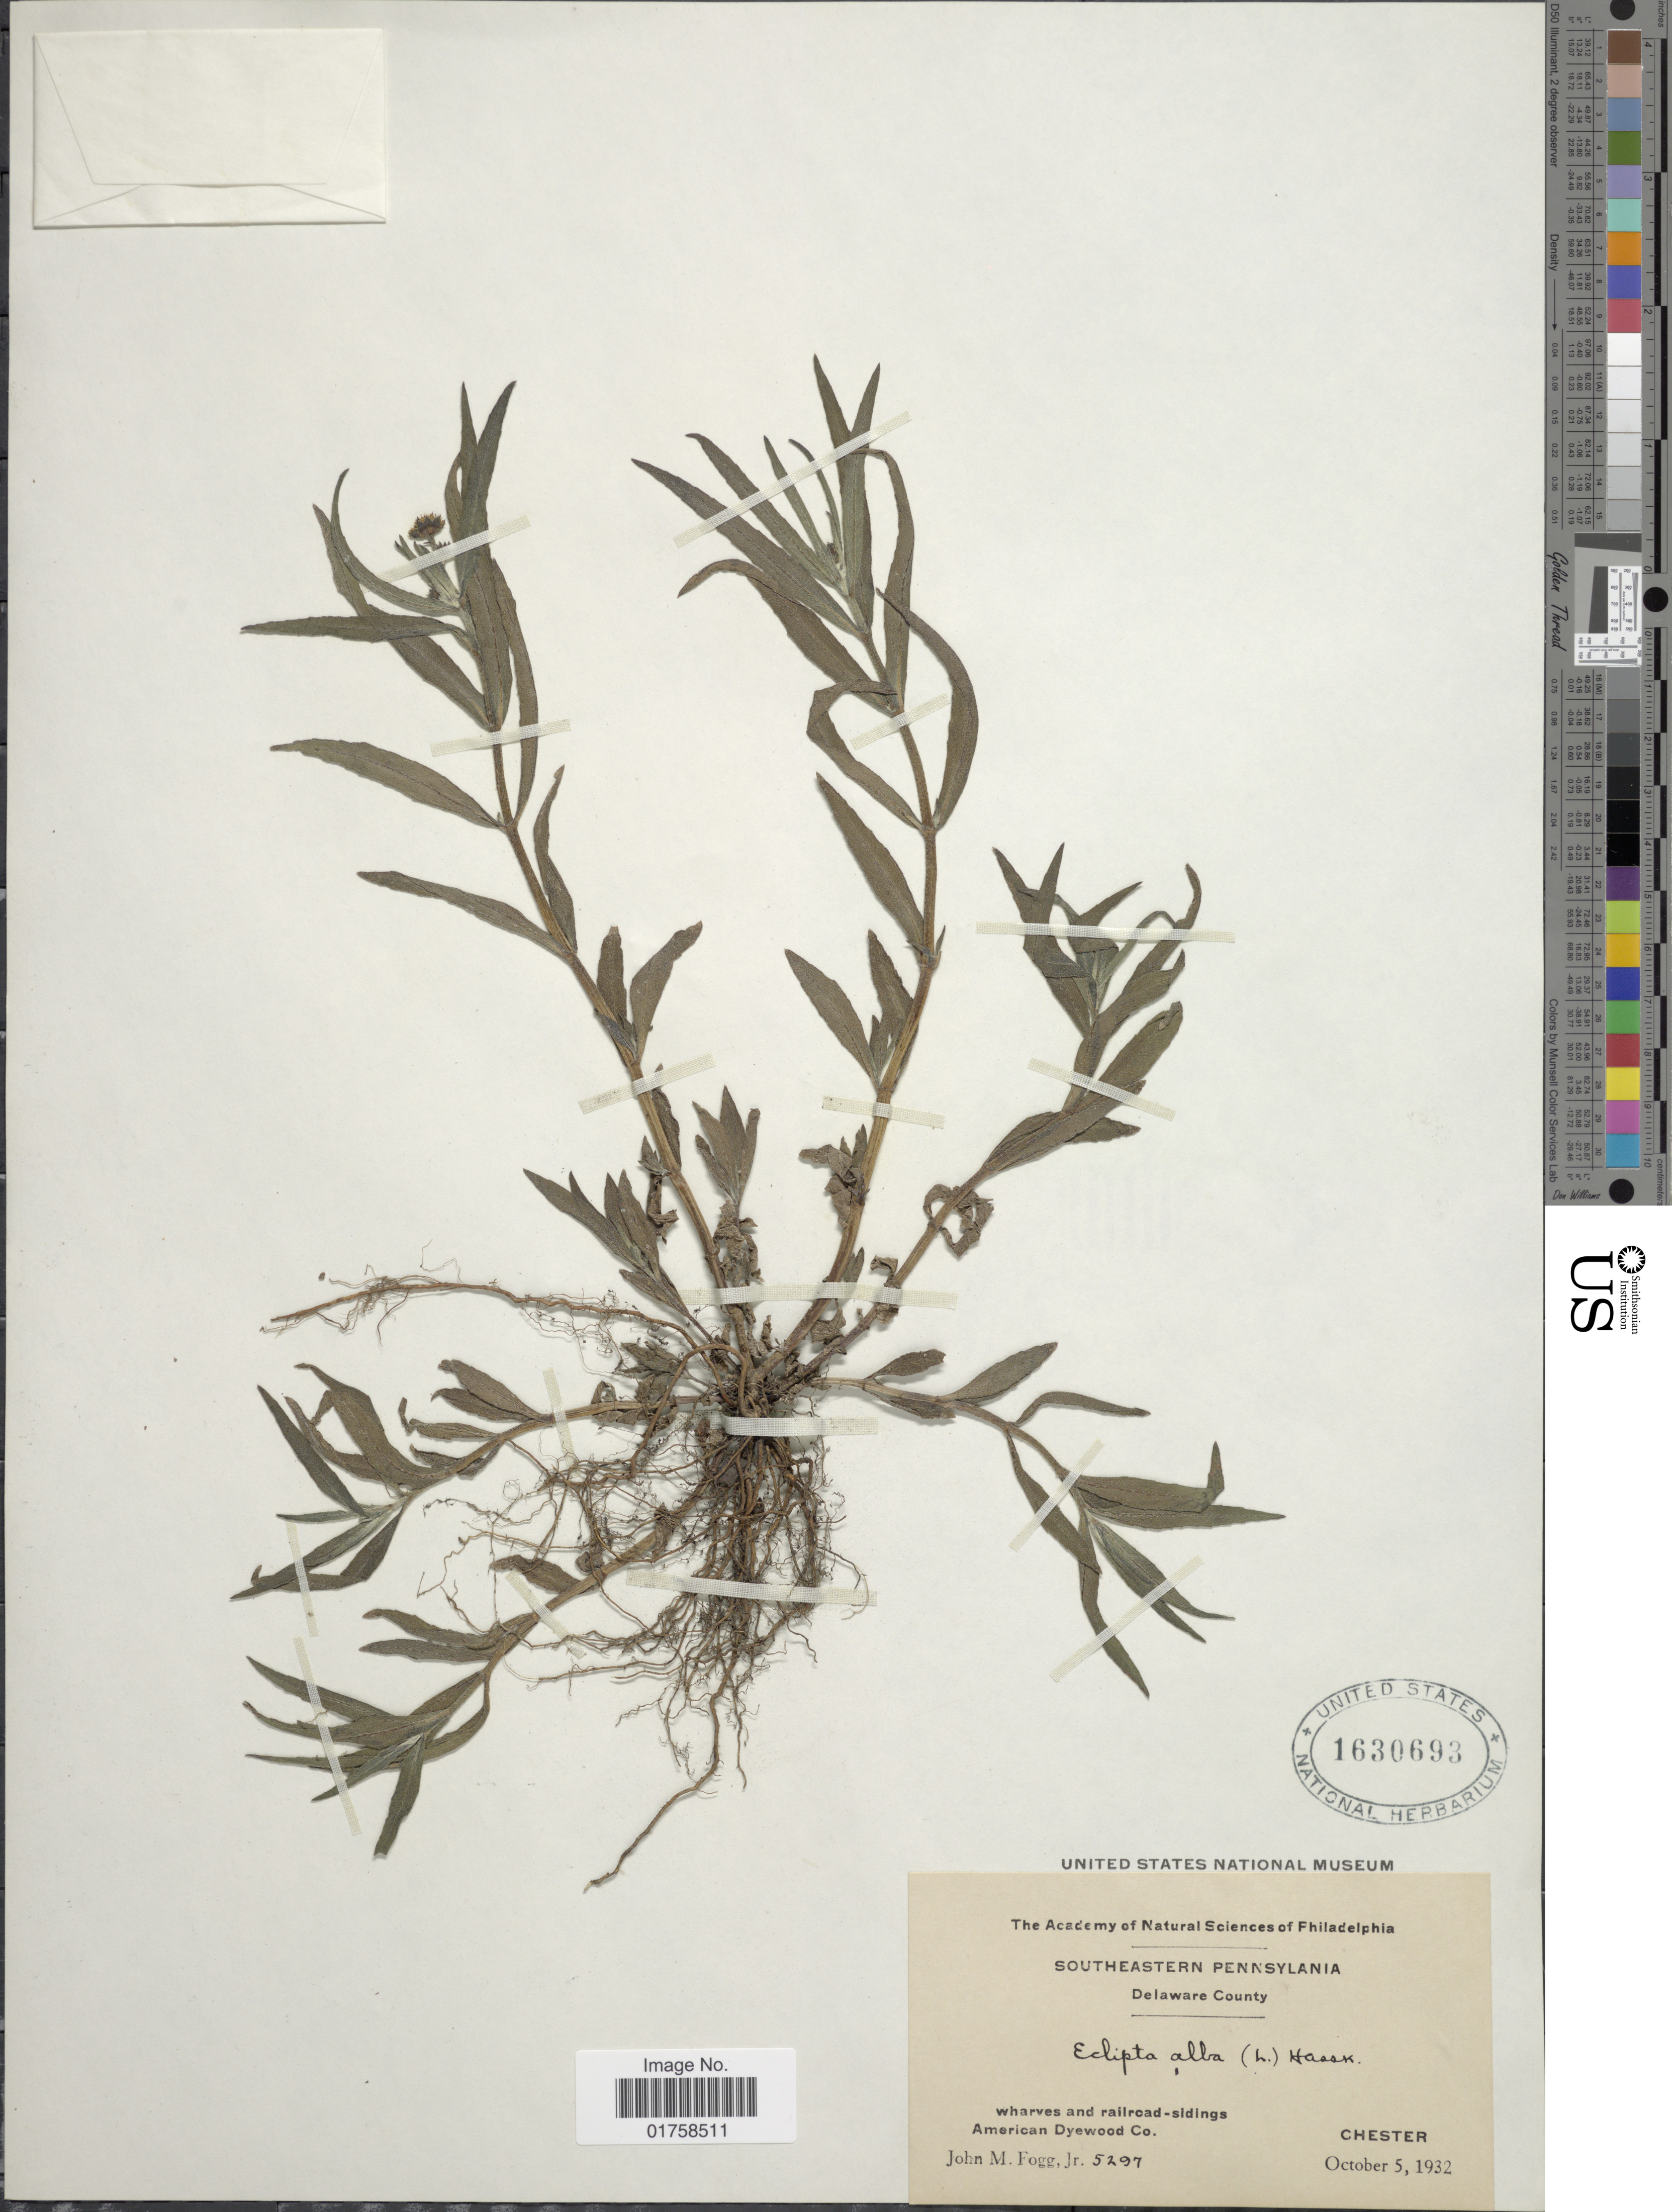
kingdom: Plantae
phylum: Tracheophyta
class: Magnoliopsida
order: Asterales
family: Asteraceae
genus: Eclipta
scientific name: Eclipta alba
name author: (L.) Hassk.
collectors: J. Fogg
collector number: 5297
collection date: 1932-10-05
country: United States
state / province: Pennsylvania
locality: Southeastern Pennsylvania. Delaware County. Wharves and railroad-sidings. American Dyewood Co. Chester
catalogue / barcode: US 1630693